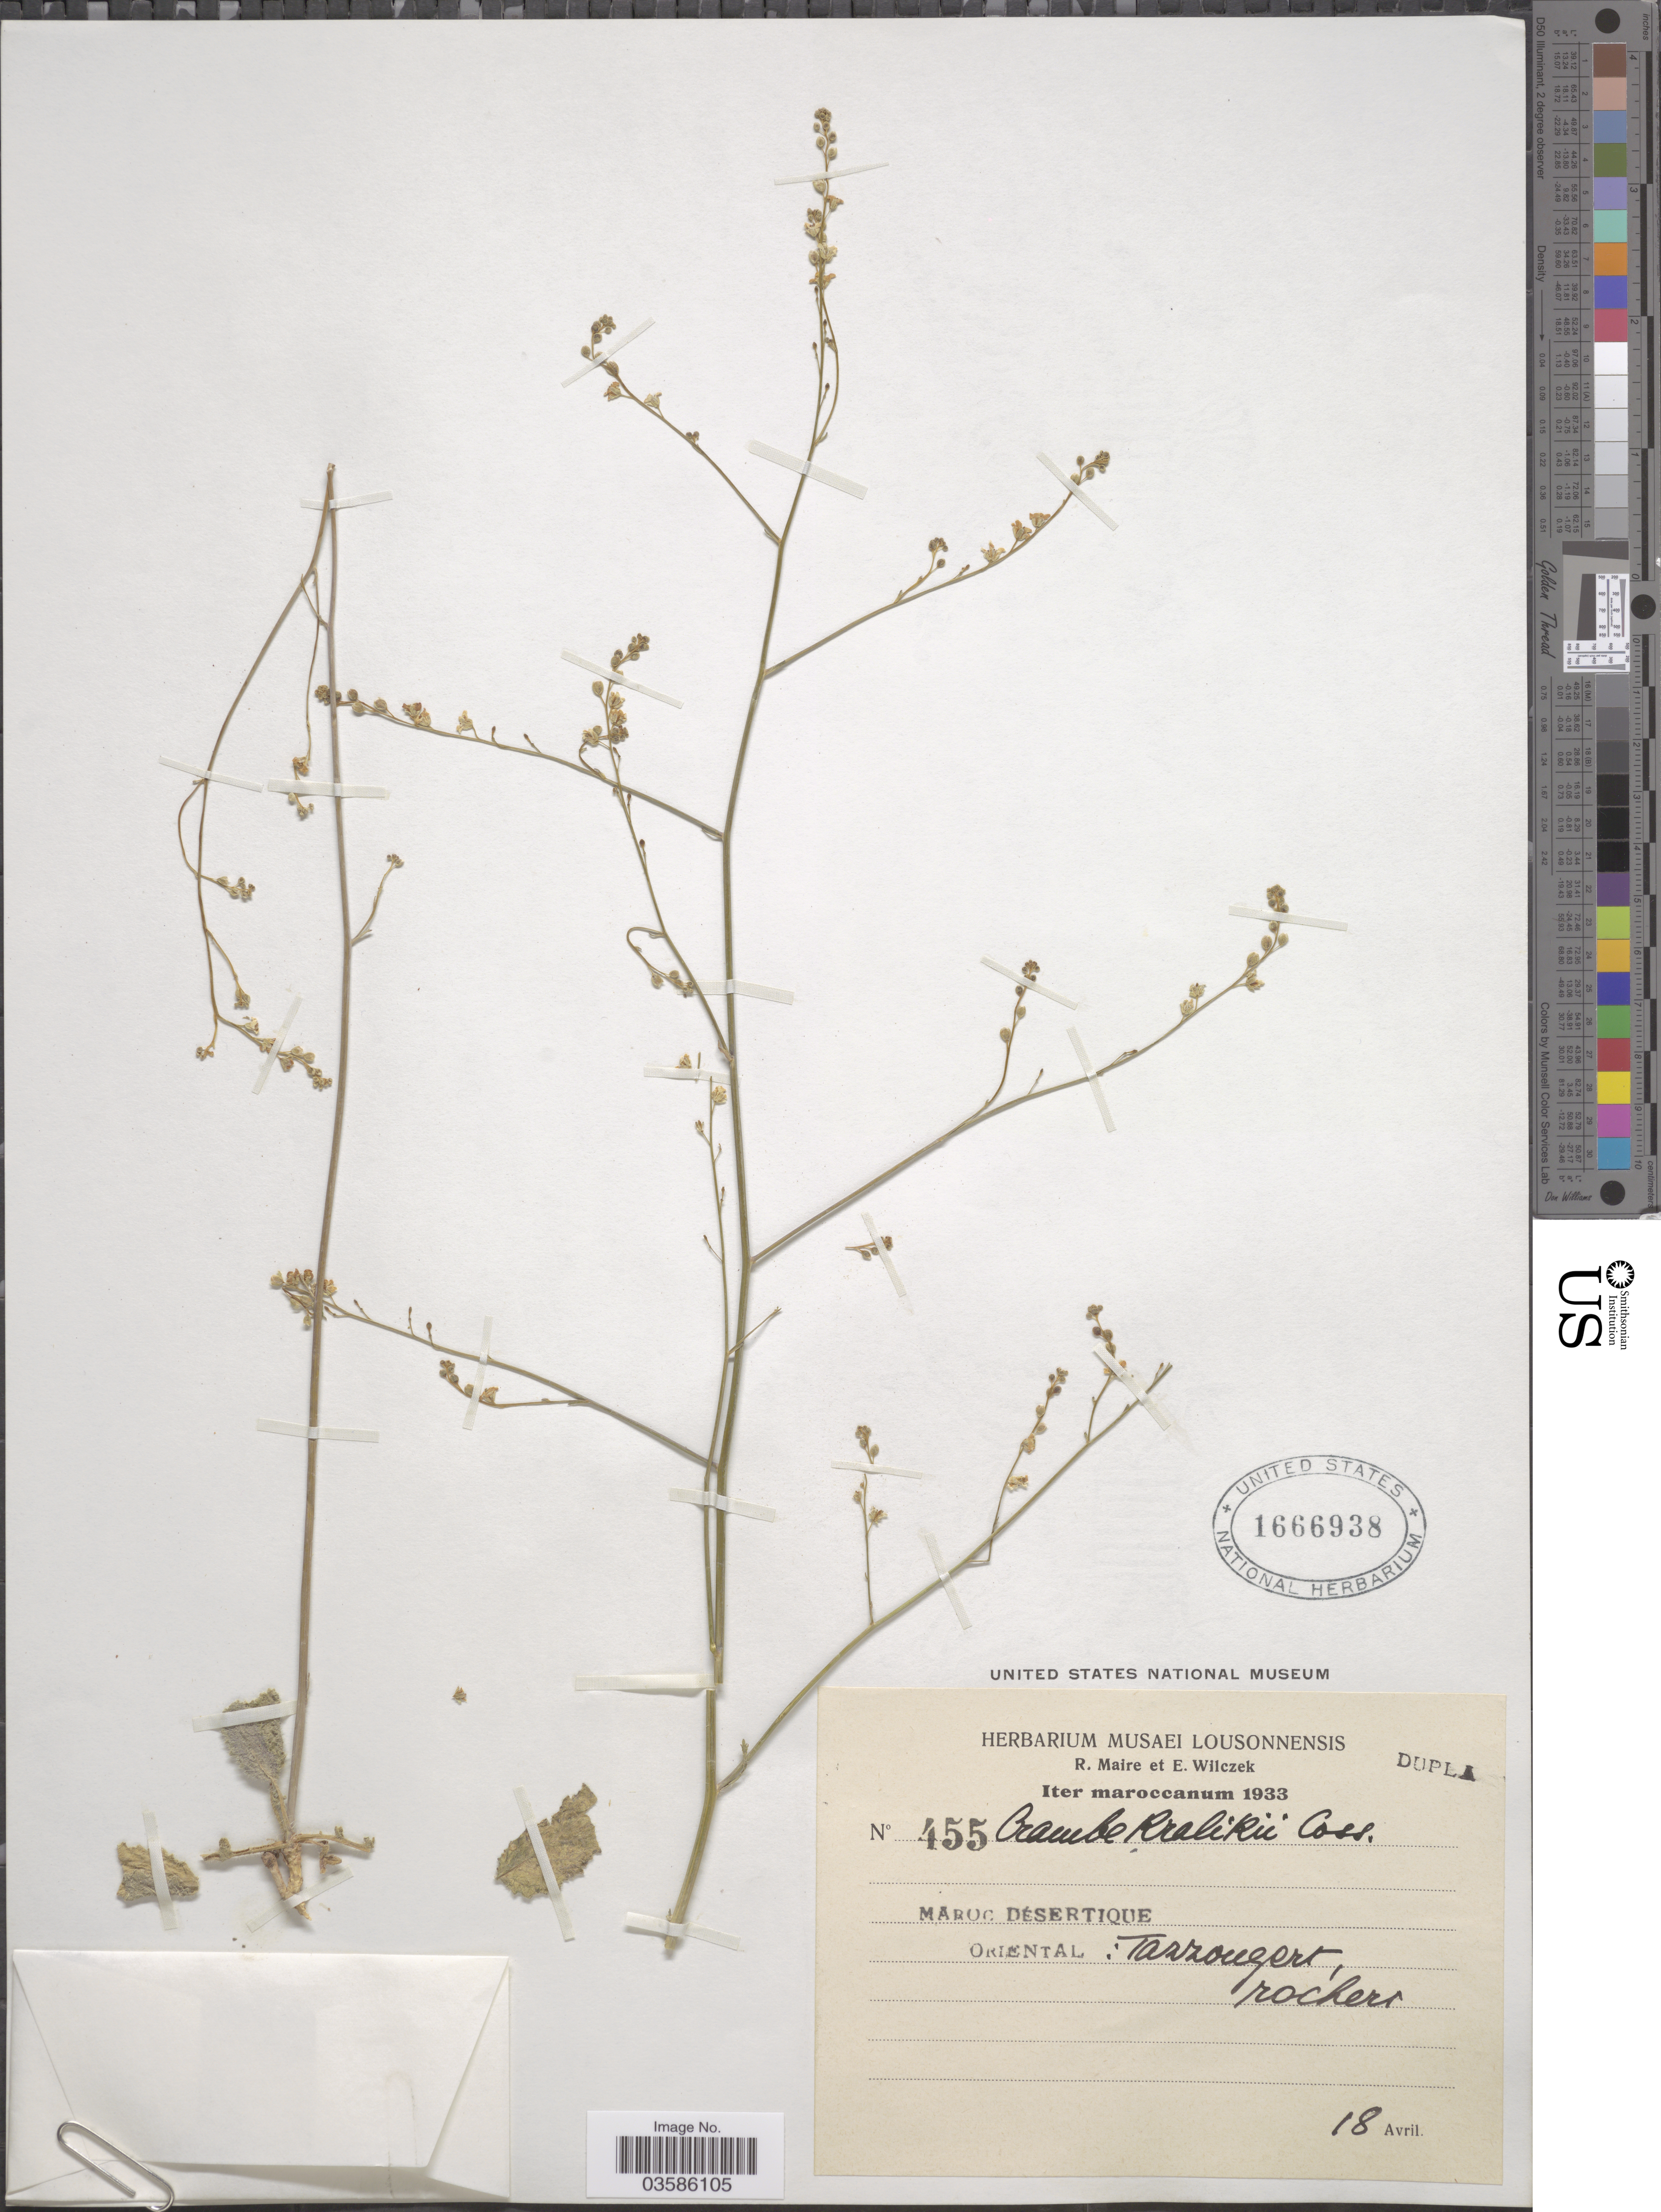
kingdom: Plantae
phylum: Tracheophyta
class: Magnoliopsida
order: Brassicales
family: Brassicaceae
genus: Crambe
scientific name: Crambe kralikii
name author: Coss.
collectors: R. Maire & E. Wilczek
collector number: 455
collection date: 1933-04-18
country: Morocco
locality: Maroc Désertique. Oriental: Tazzougert.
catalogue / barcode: US 1666938